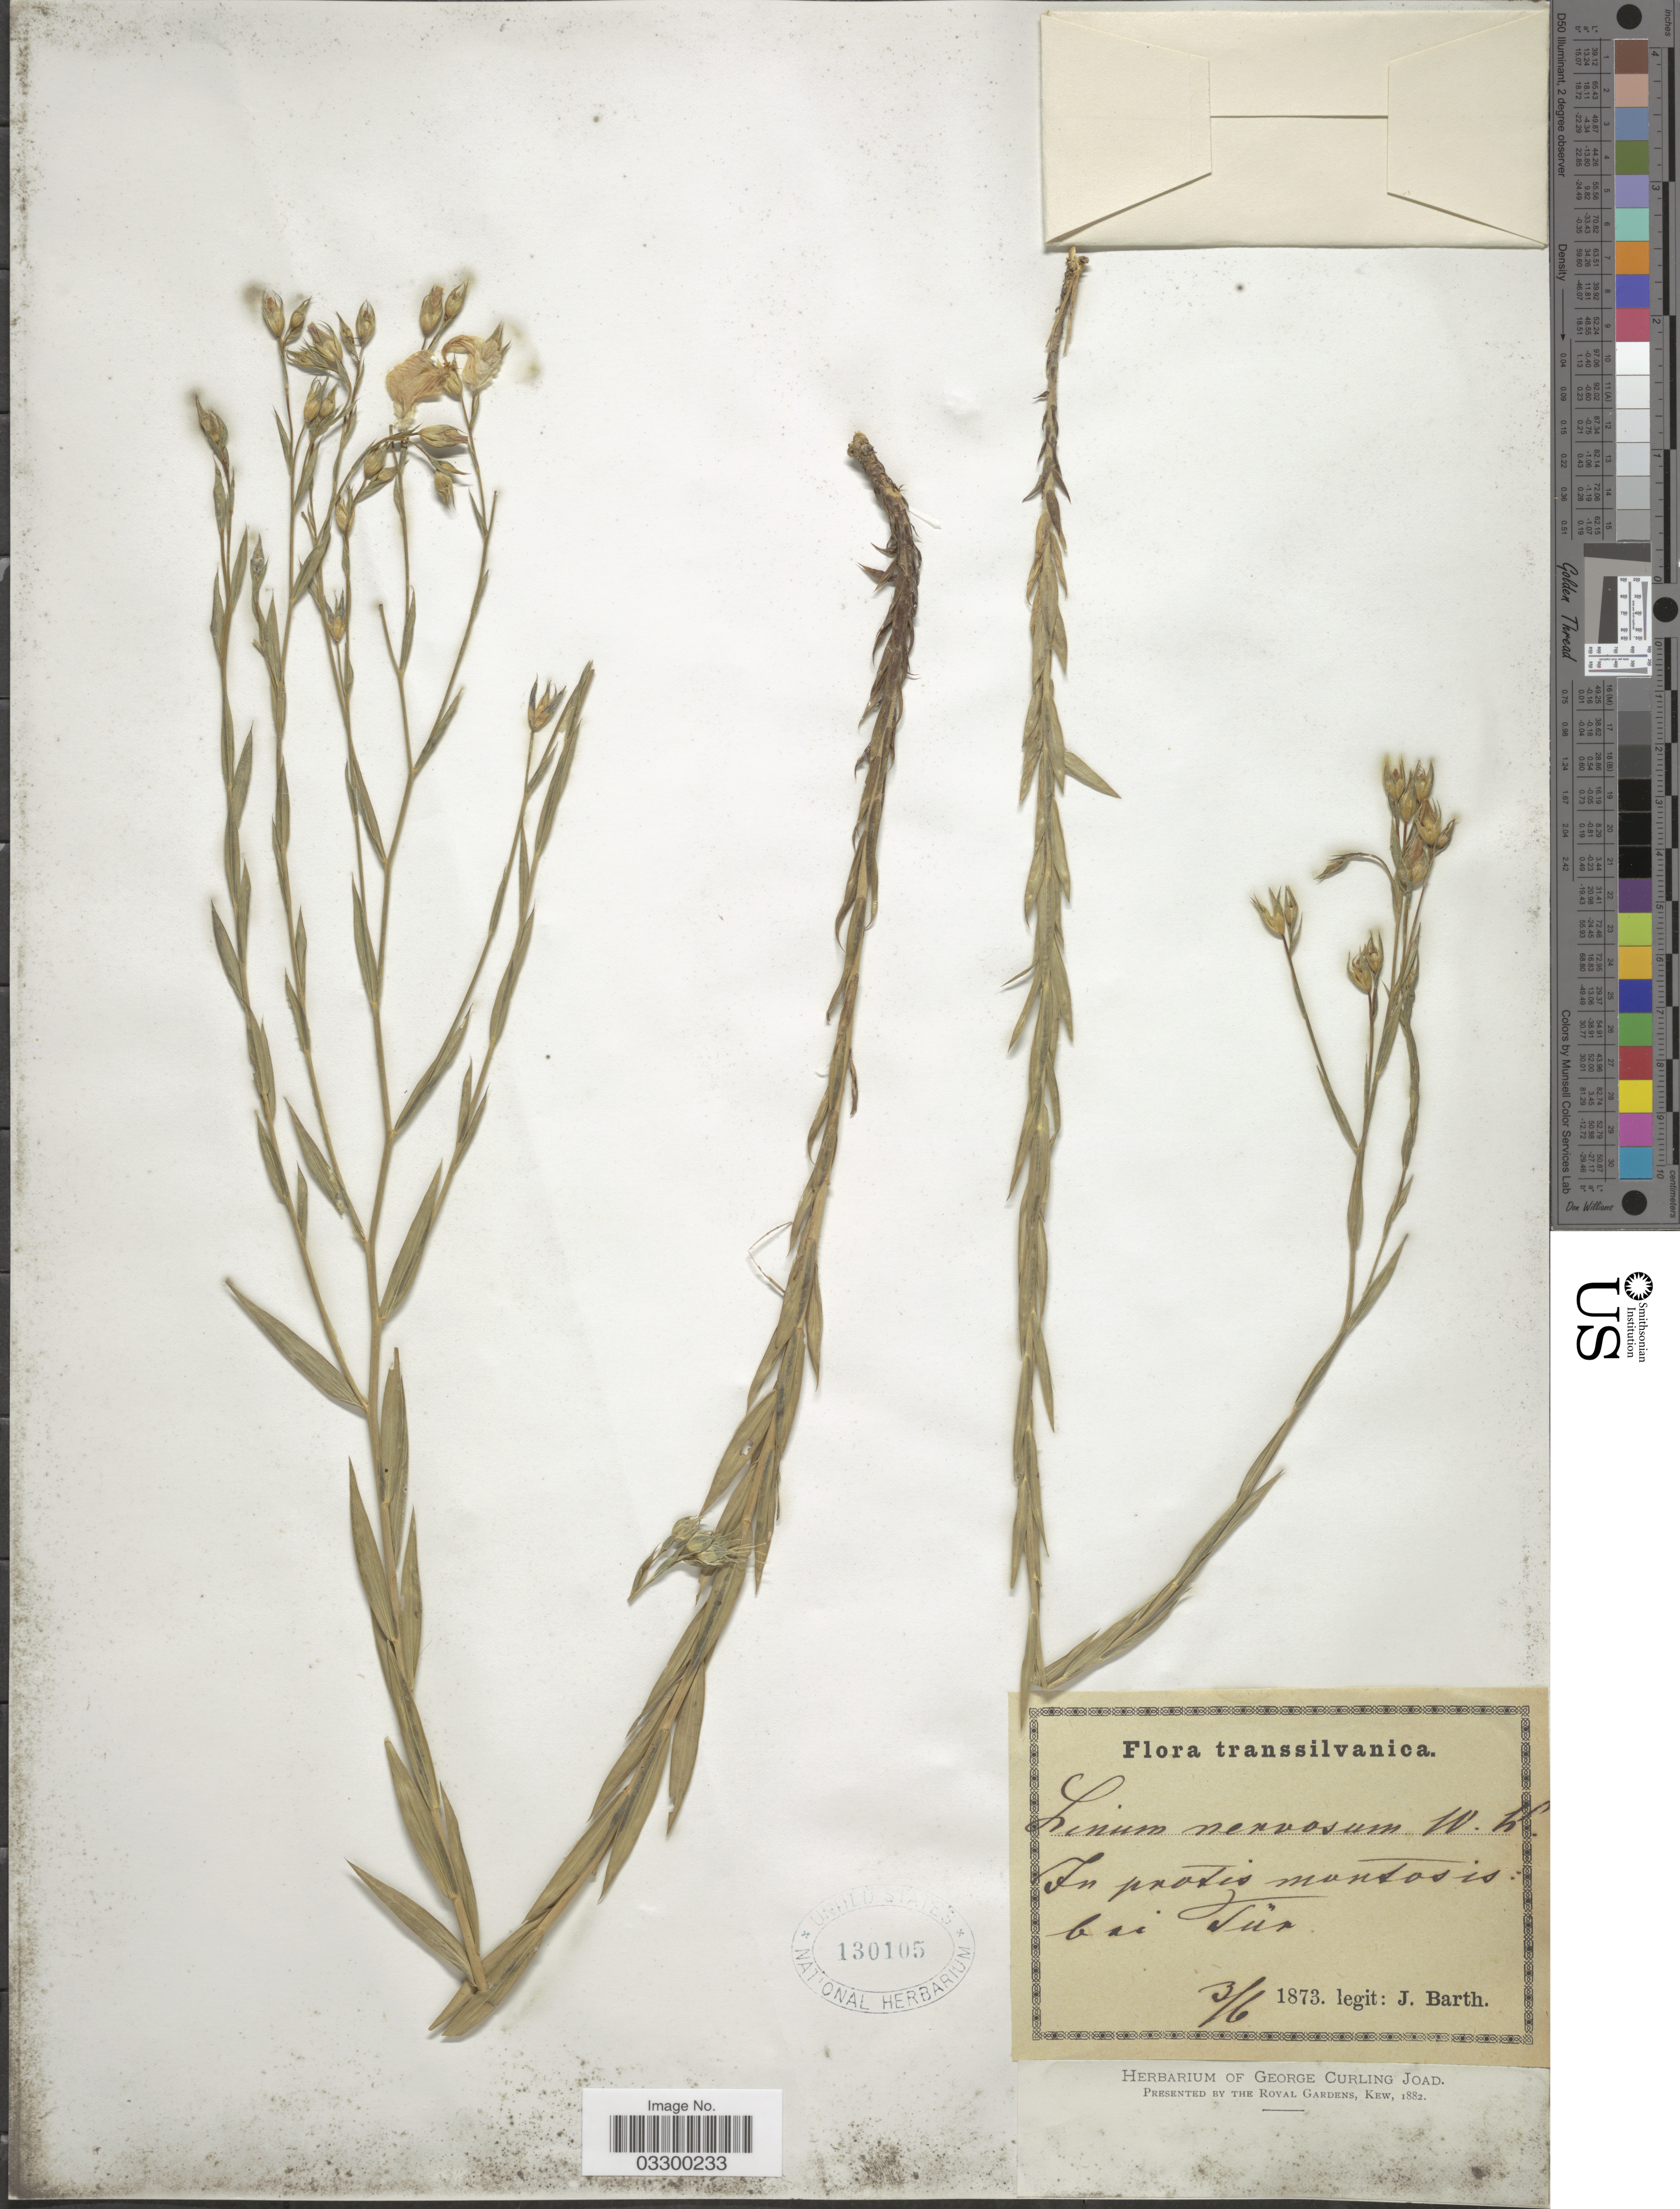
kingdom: Plantae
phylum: Tracheophyta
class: Magnoliopsida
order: Malpighiales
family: Linaceae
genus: Linum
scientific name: Linum nervosum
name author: Waldst. & Kit.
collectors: J. Barth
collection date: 1873-06-03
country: Romania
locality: Transsilvanica. In pratis montosis bei Tür.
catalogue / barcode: US 130105